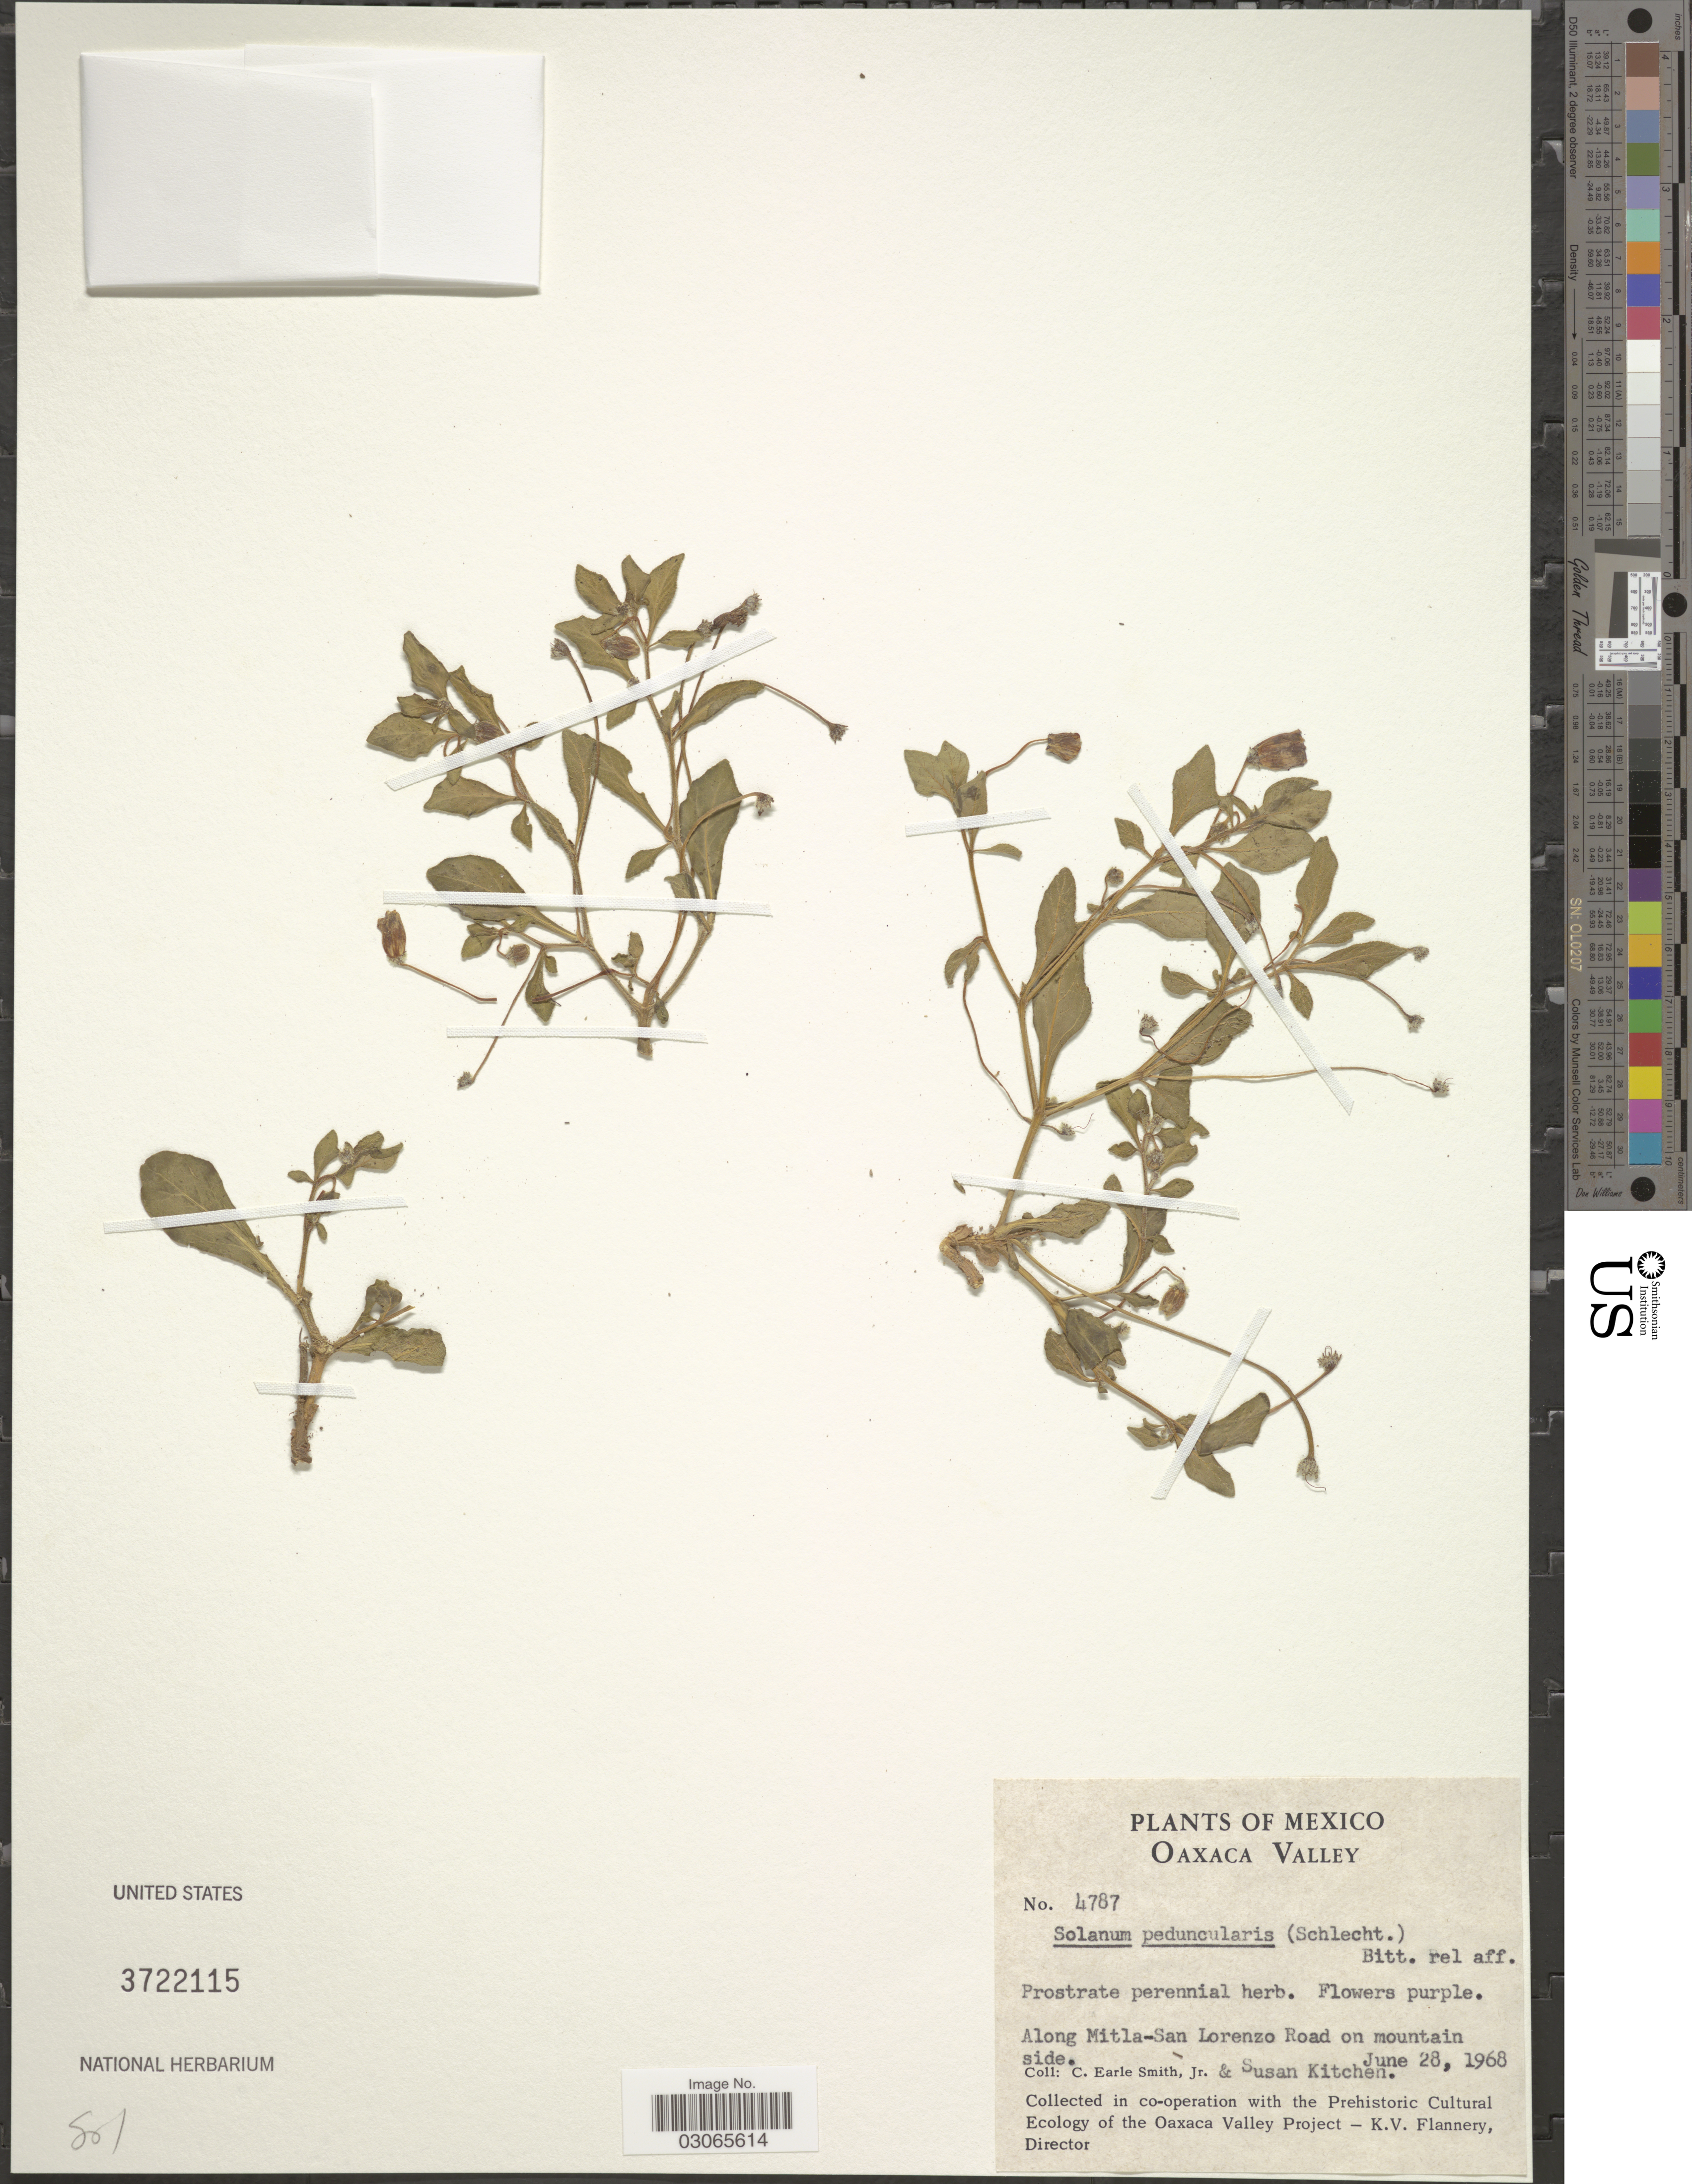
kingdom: Plantae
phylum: Tracheophyta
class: Magnoliopsida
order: Solanales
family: Solanaceae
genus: Solanum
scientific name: Solanum pedunculare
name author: Schltdl.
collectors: C. E. Smith Jr. & S. Kitchen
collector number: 4787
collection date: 1968-06-28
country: Mexico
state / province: Oaxaca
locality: Oaxaca Valley. Along Mitla-San Lorenzo Road on mountain side.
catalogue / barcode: US 3722115